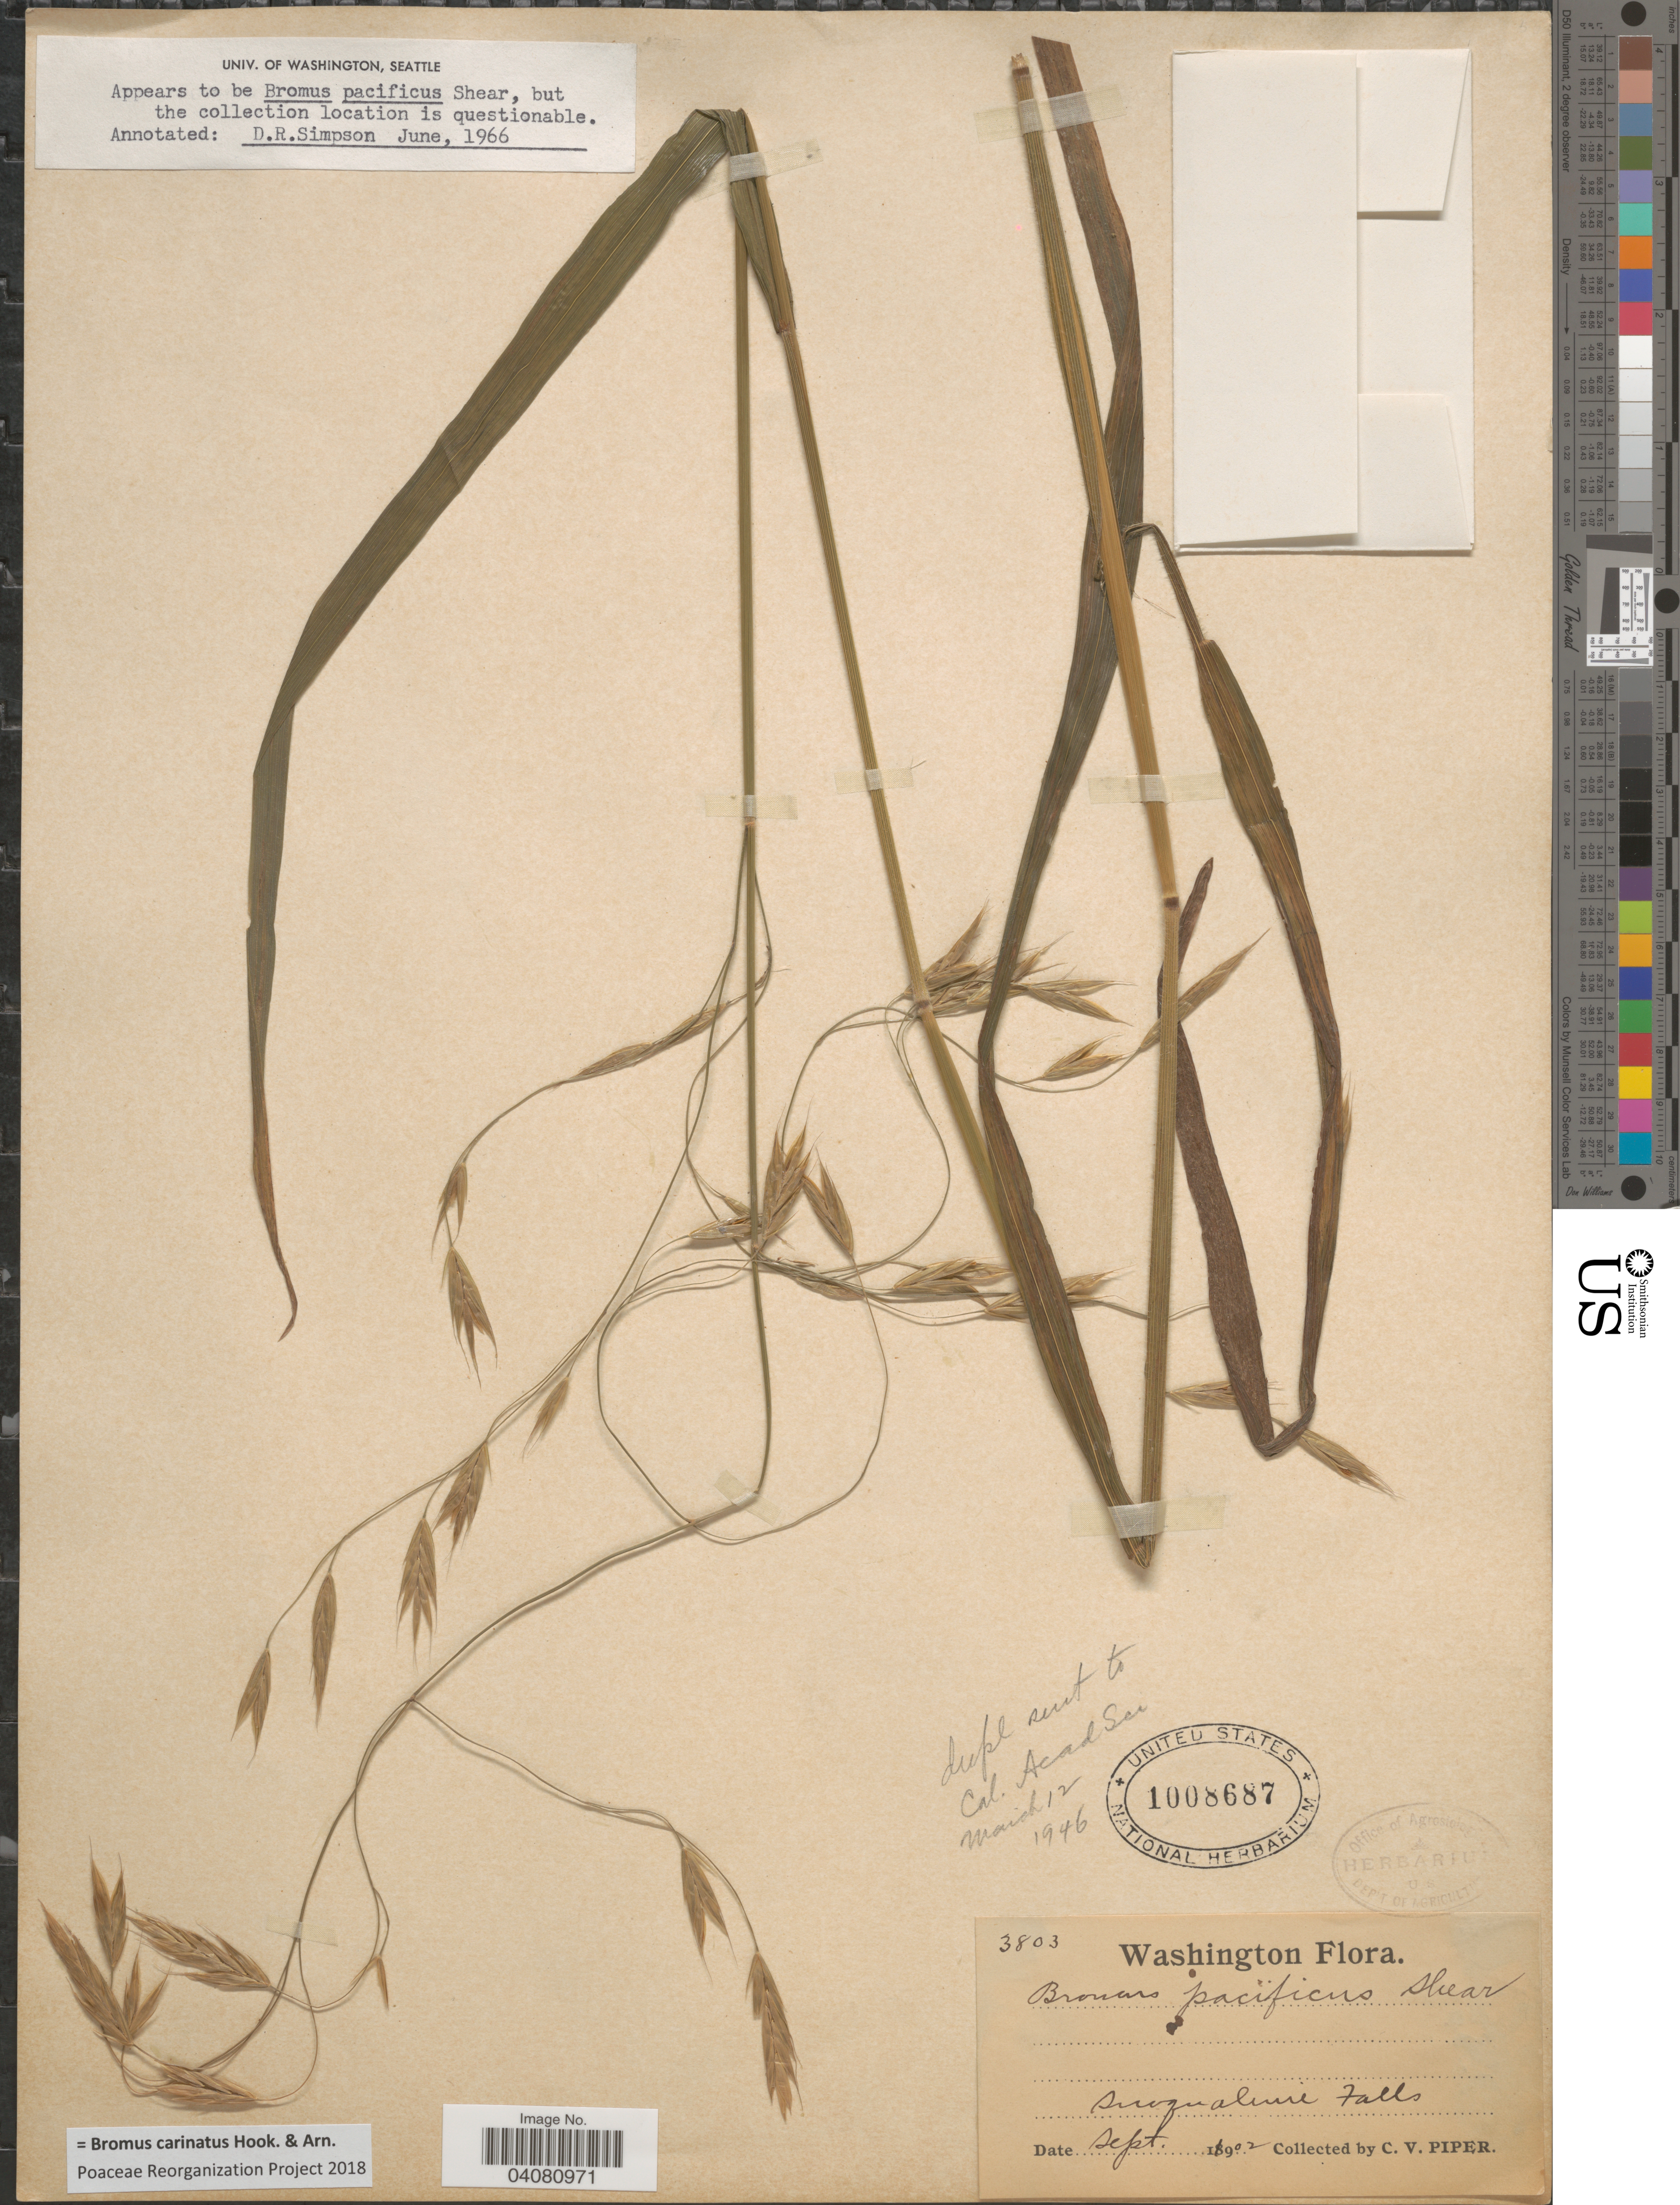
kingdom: Plantae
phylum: Tracheophyta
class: Liliopsida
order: Poales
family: Poaceae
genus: Bromus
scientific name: Bromus carinatus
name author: Hook. & Arn.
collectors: C. V. Piper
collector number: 3803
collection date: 1902-09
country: United States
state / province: Washington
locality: Snoqualmie Falls.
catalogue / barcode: US 1008687